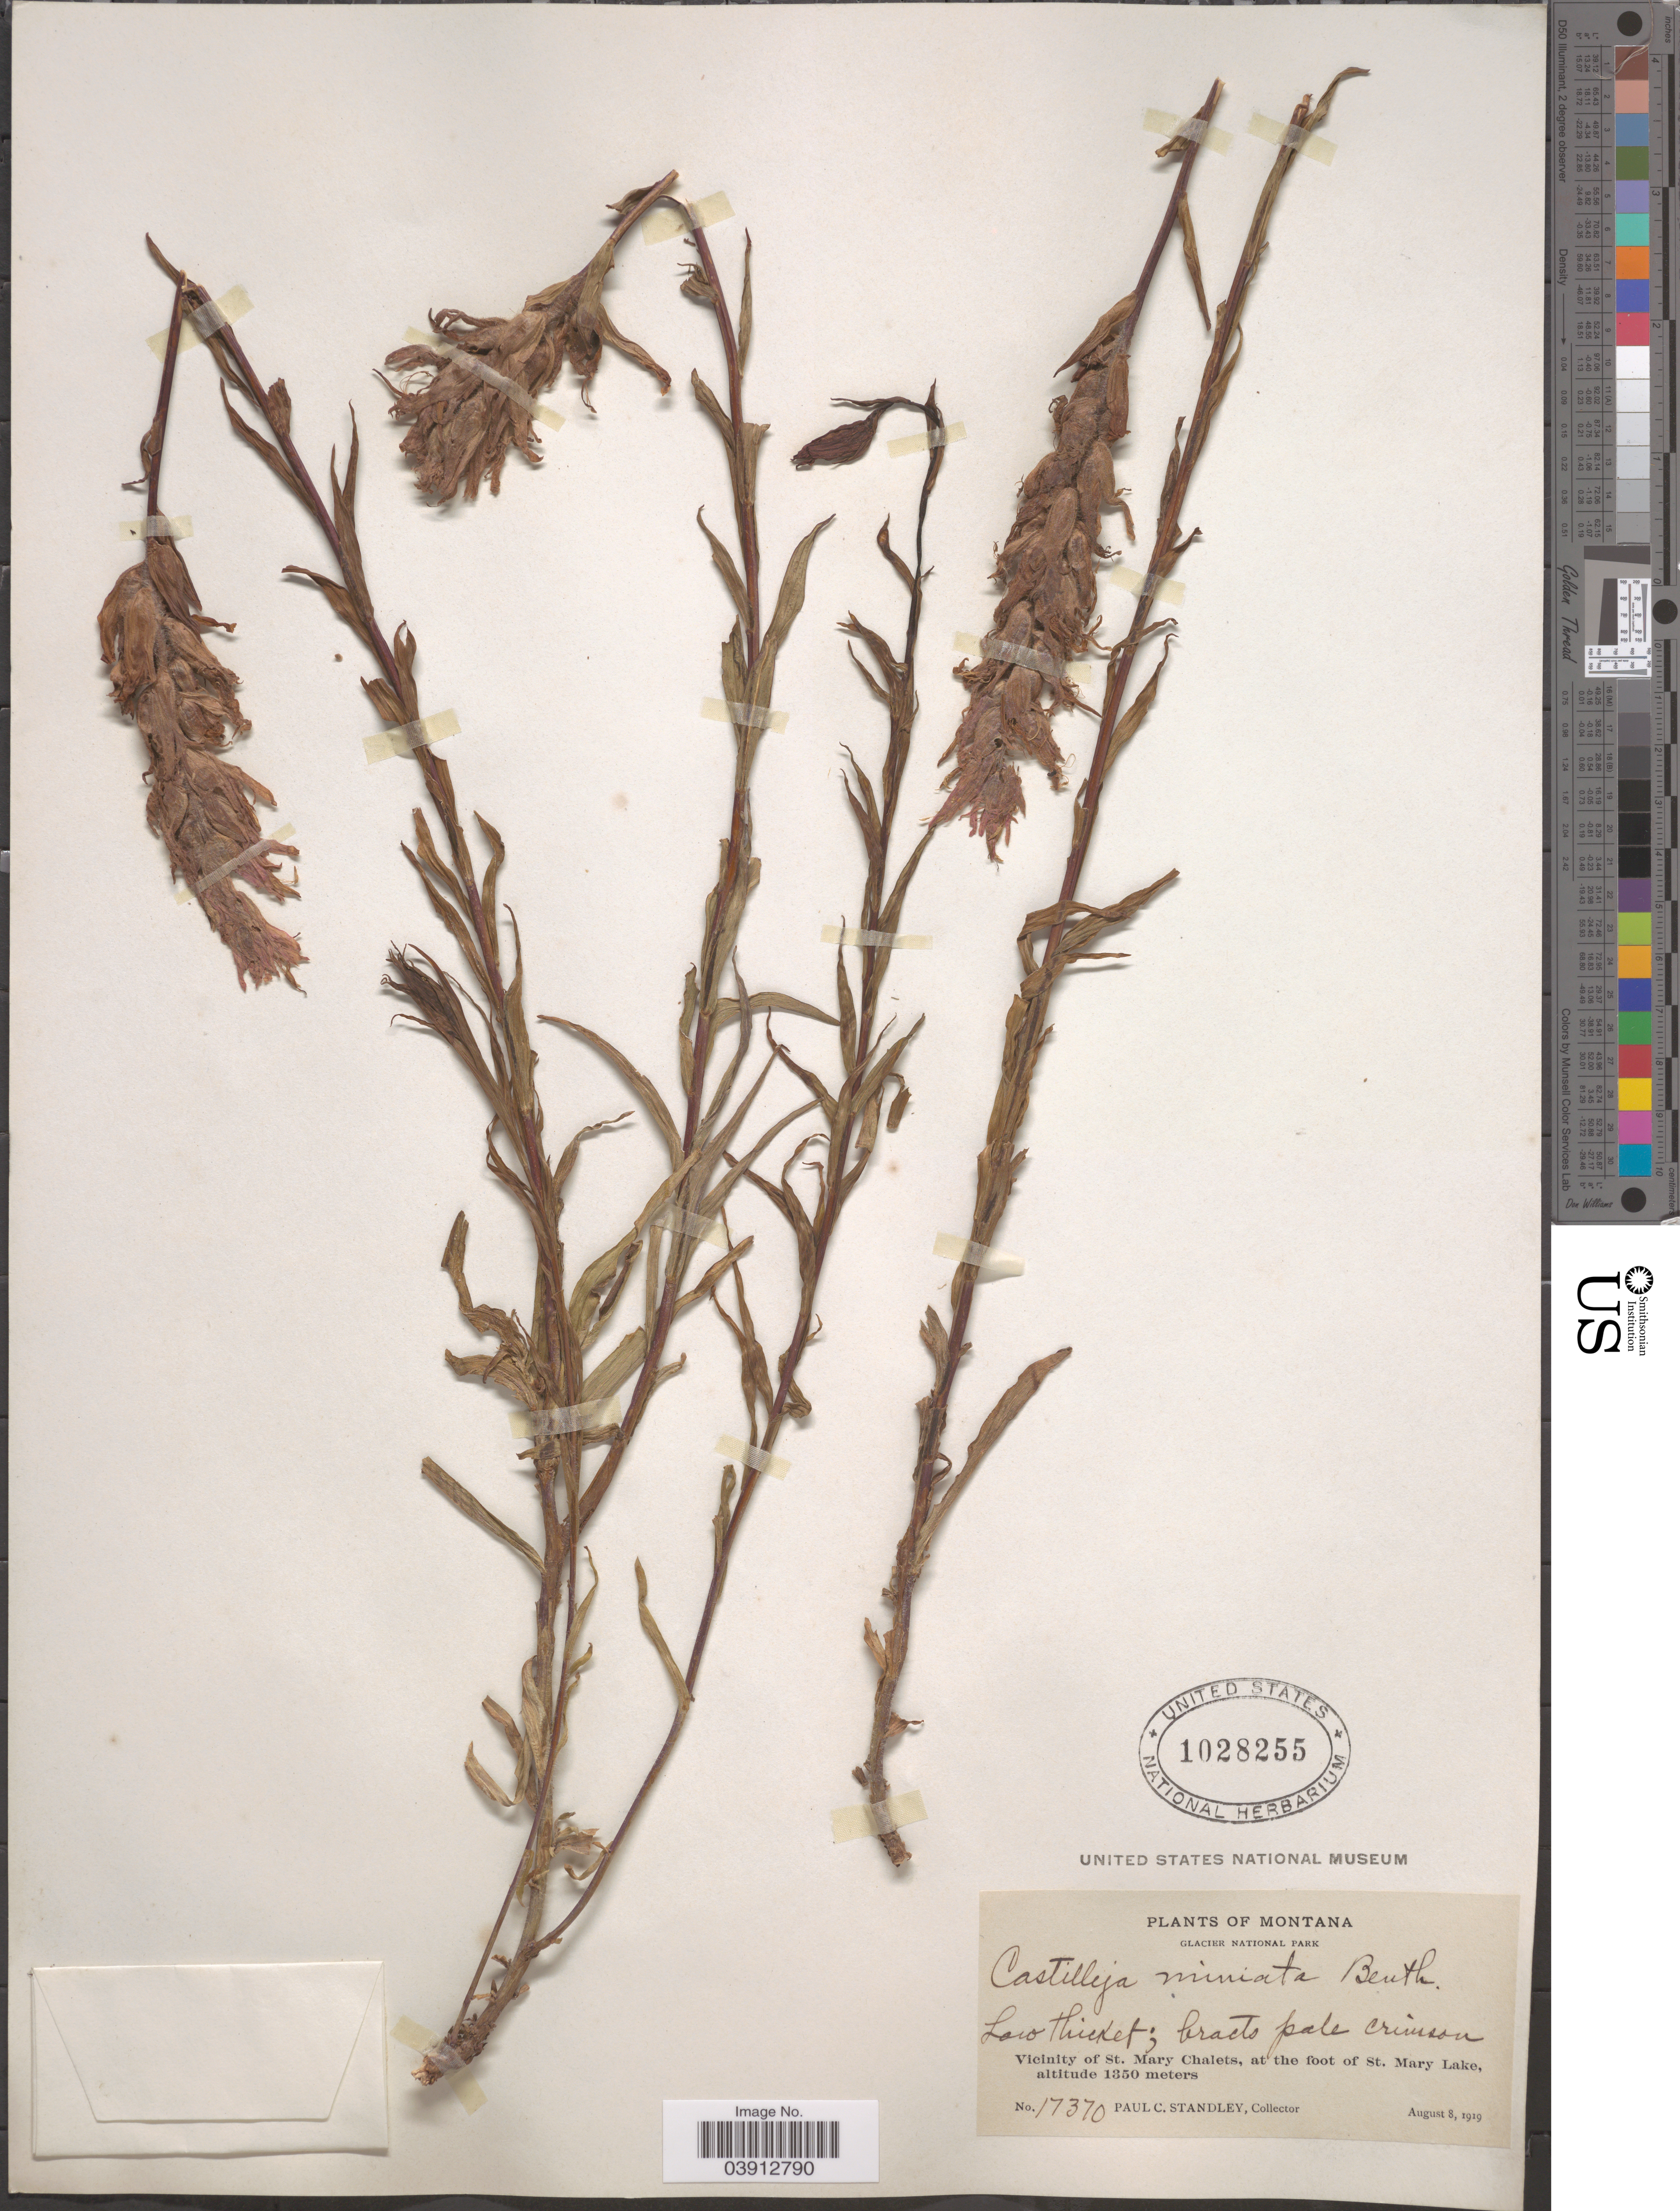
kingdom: Plantae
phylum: Tracheophyta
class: Magnoliopsida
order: Lamiales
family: Orobanchaceae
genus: Castilleja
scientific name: Castilleja miniata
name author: Douglas ex Hook.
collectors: P. C. Standley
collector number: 17370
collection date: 1919-08-08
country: United States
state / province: Montana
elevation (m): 1350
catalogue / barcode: US 1028255